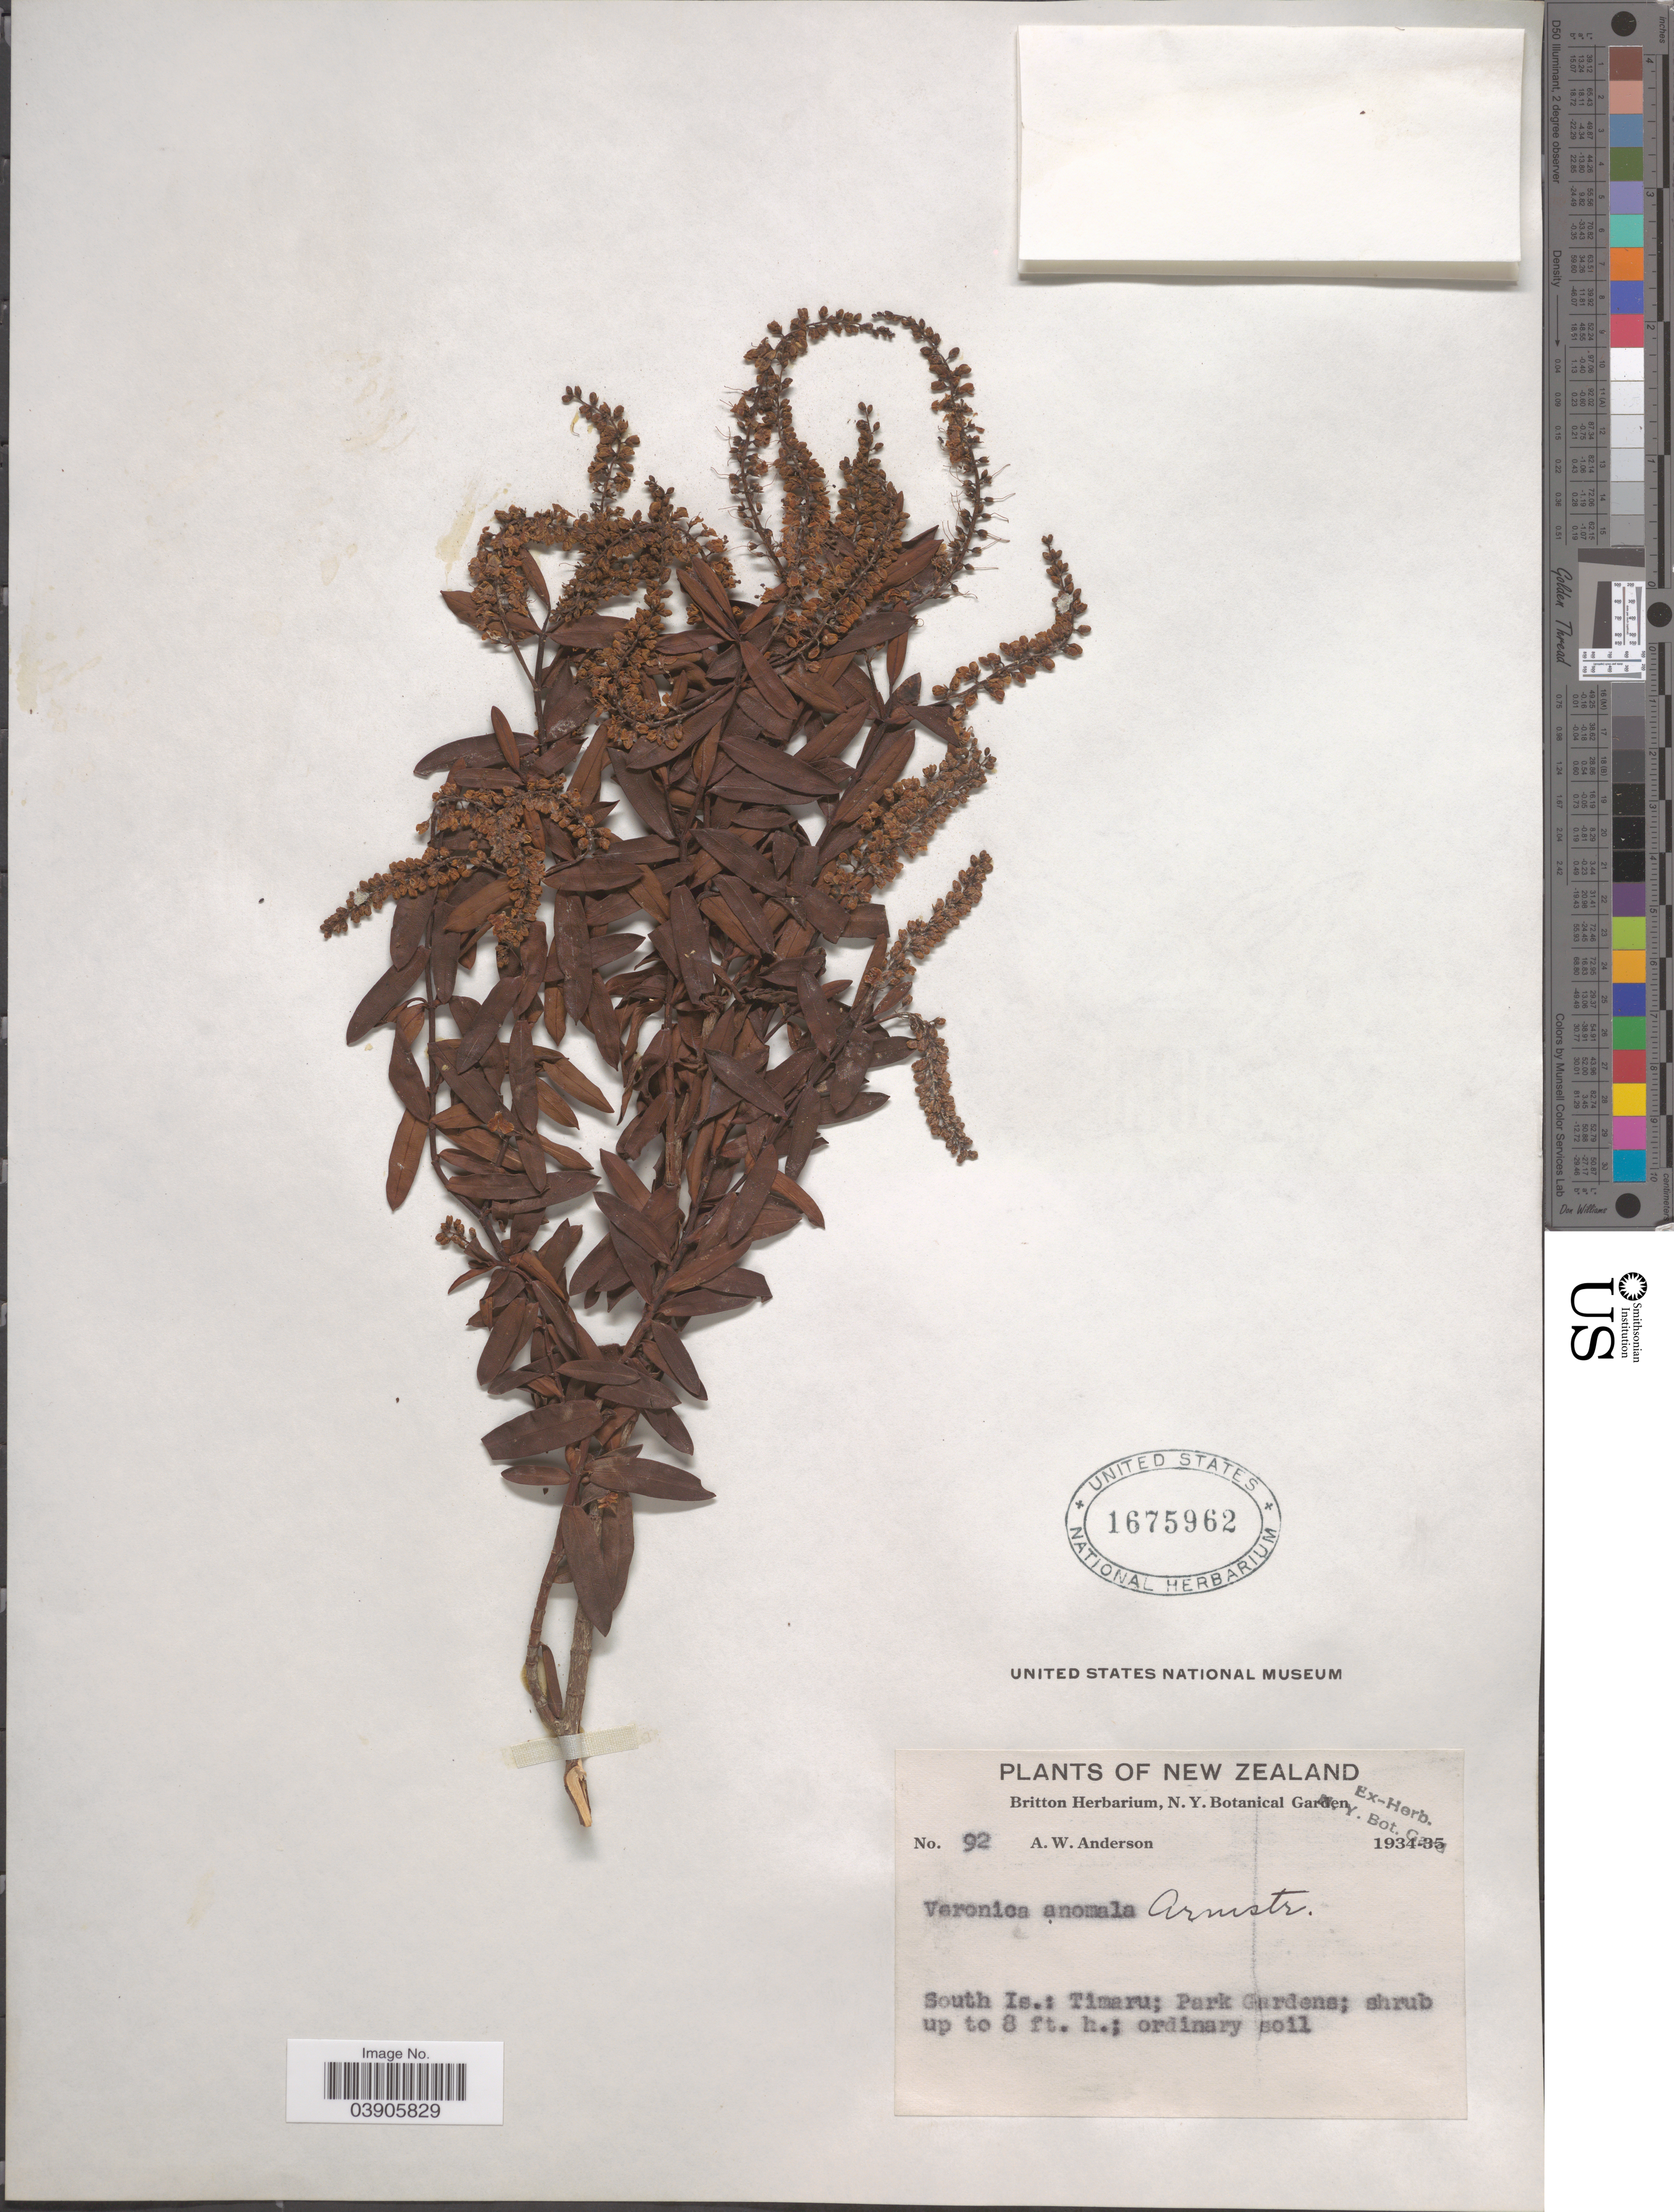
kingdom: Plantae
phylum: Tracheophyta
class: Magnoliopsida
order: Lamiales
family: Plantaginaceae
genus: Hebe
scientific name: Hebe anomala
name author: Cockayne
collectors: A. W. Anderson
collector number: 92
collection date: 1934/1935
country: New Zealand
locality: South Is.: Timaru; Park Gardens.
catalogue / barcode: US 1675962